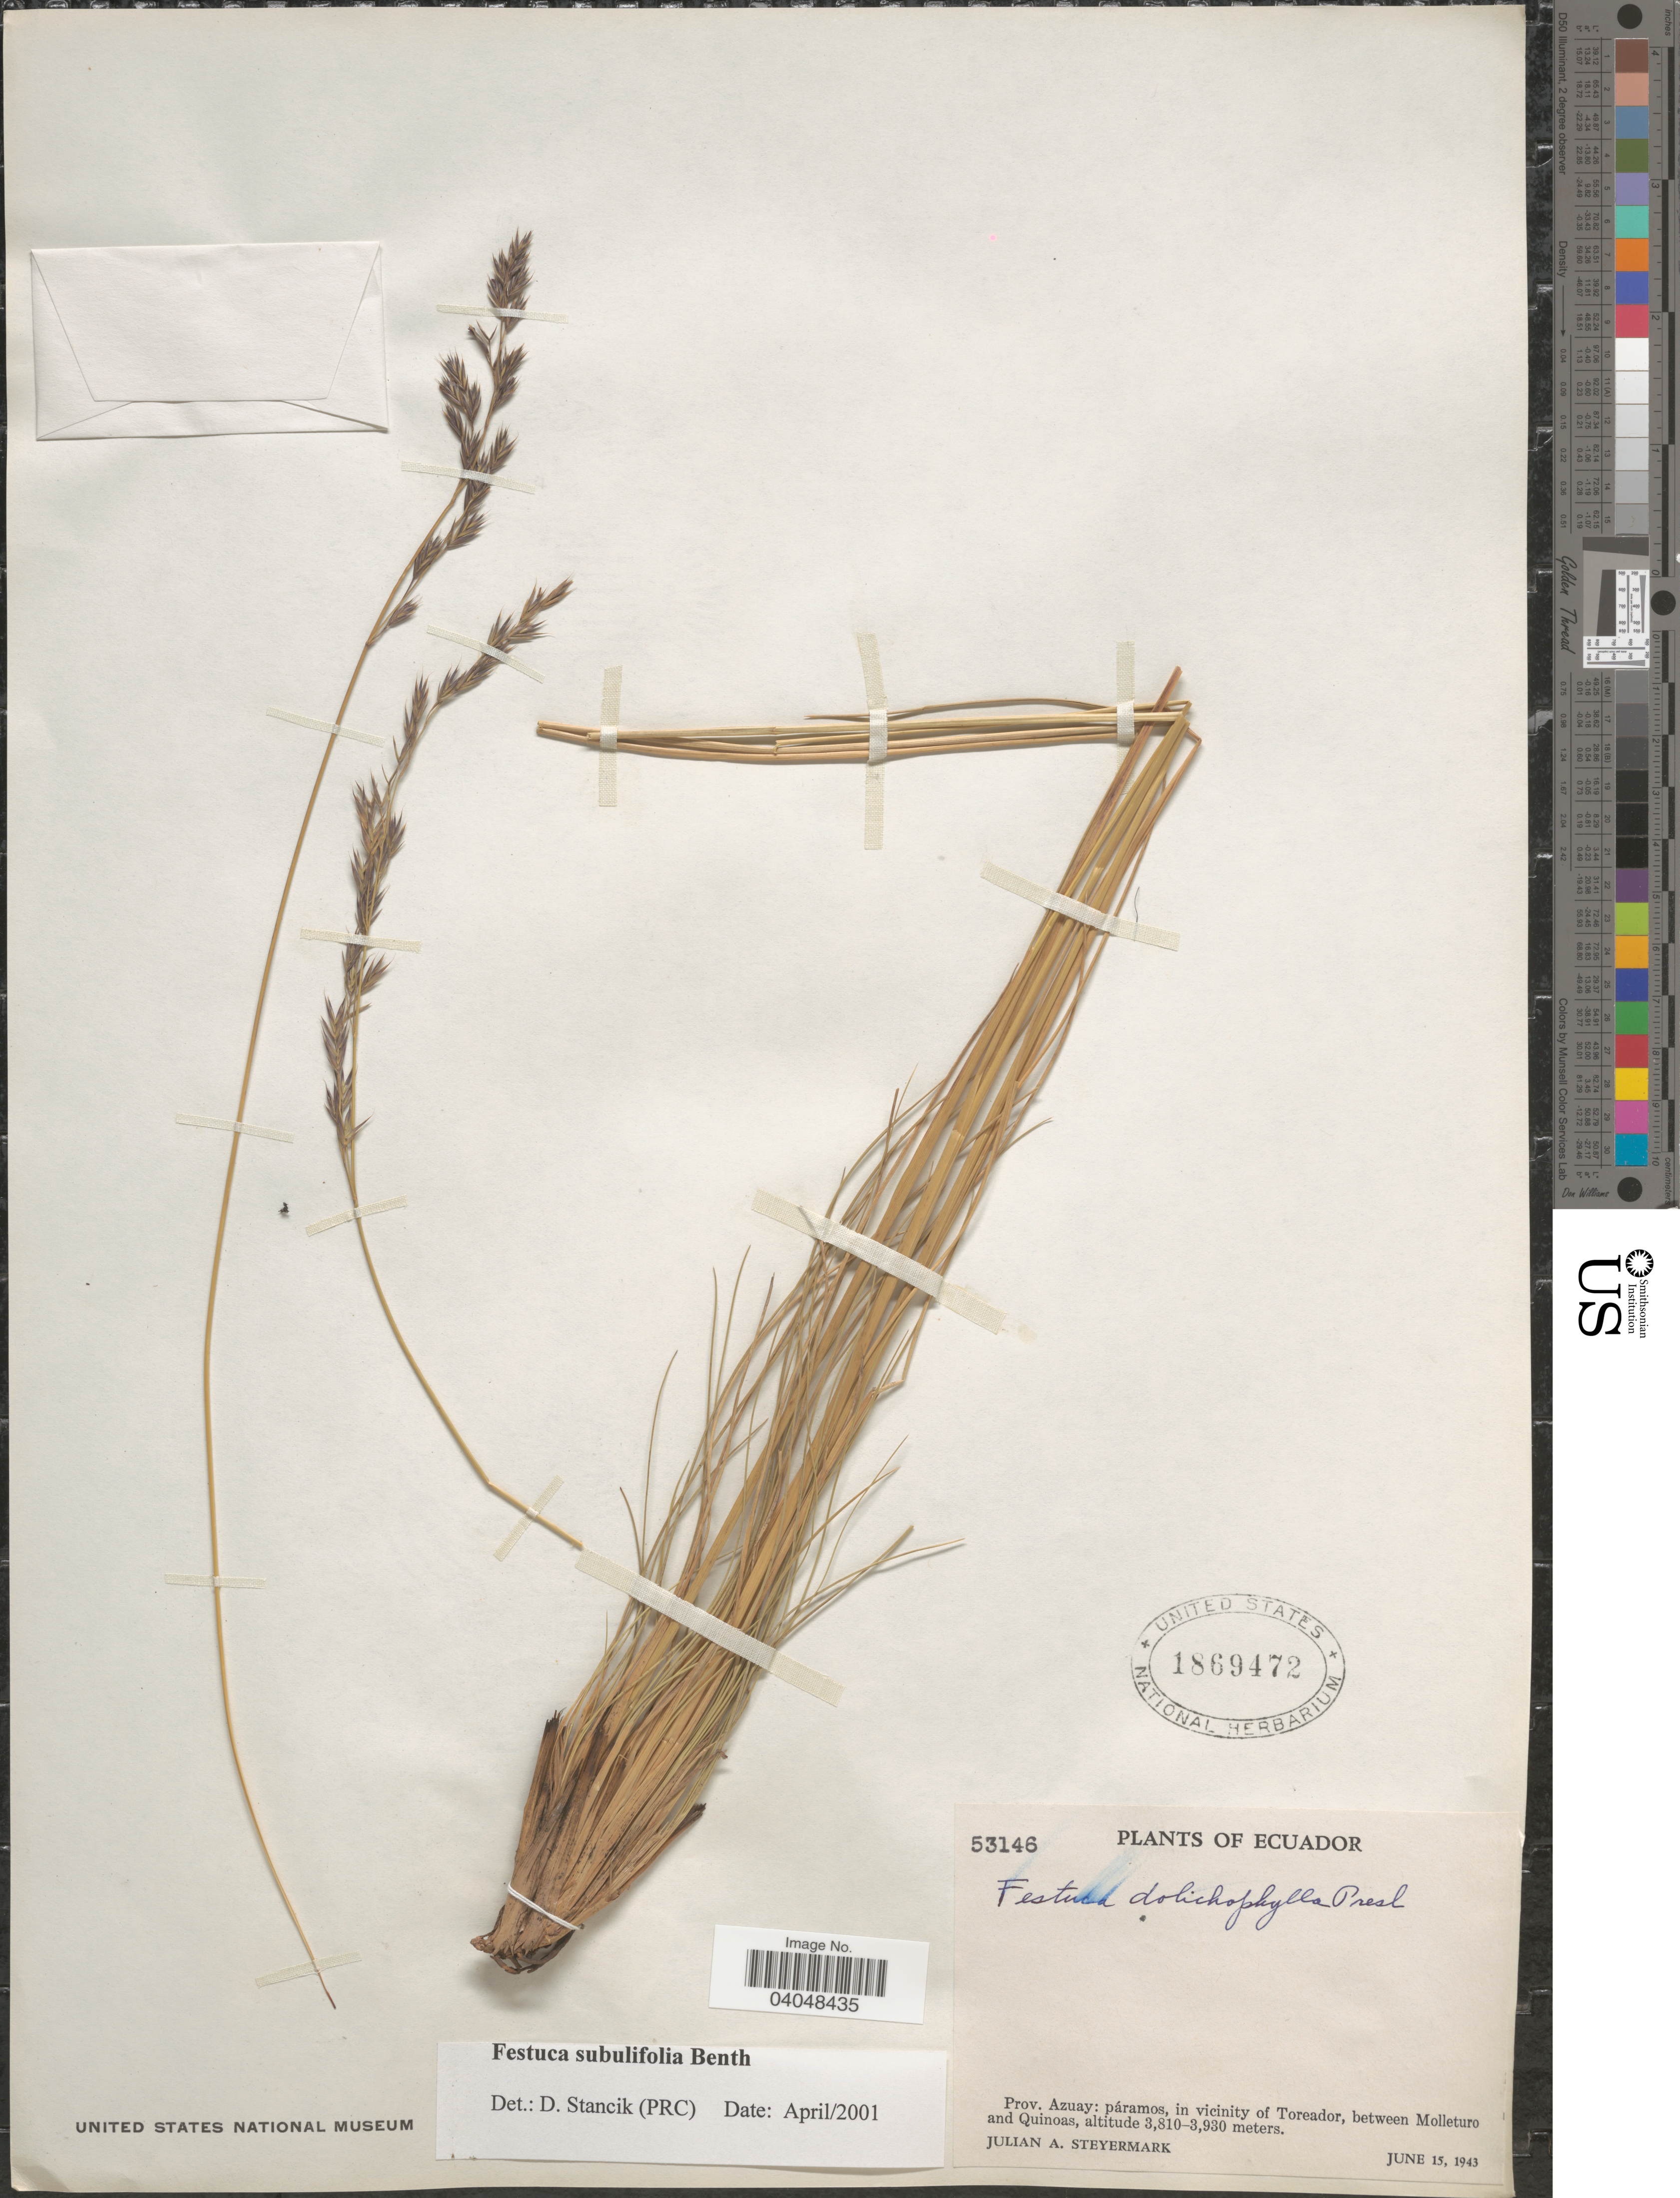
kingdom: Plantae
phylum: Tracheophyta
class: Liliopsida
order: Poales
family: Poaceae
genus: Festuca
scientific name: Festuca subulifolia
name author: Benth.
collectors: J. Steyermark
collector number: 53146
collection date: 1943-06-15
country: Ecuador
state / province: Azuay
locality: Páramos, in vicinity of toreador, between Molleturo and Quinoas.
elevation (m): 3810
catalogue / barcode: US 1869472